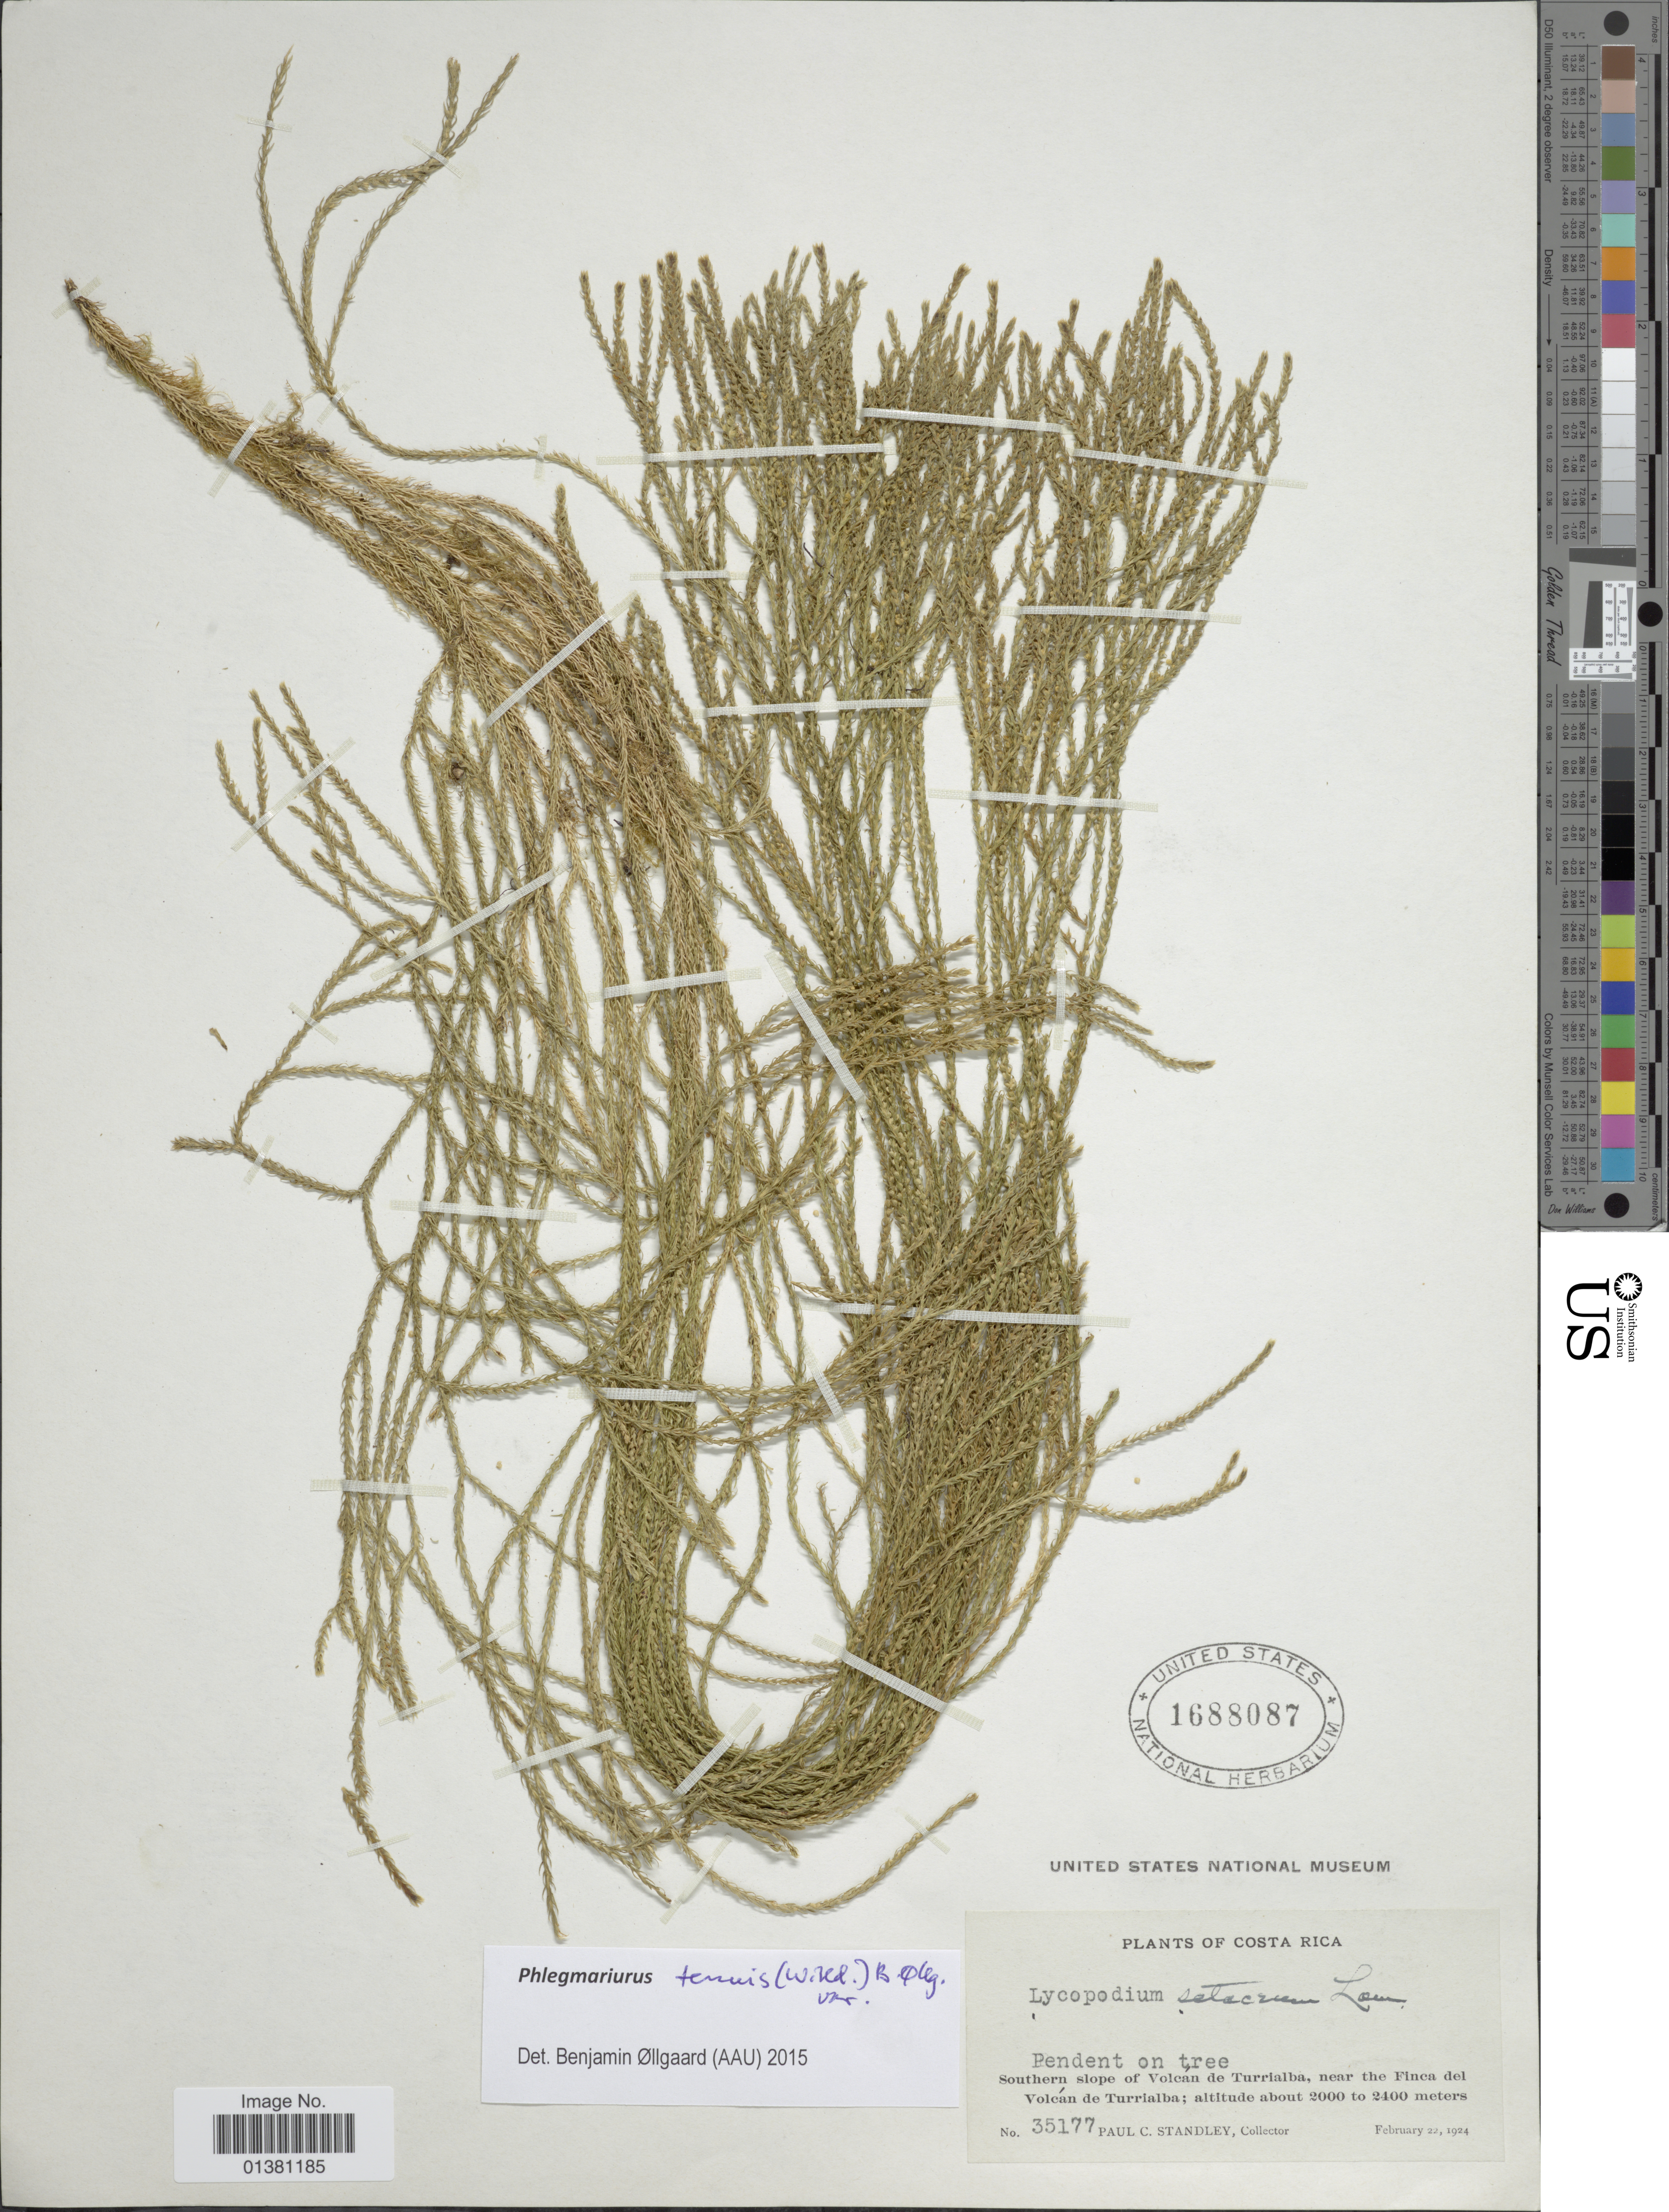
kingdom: Plantae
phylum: Tracheophyta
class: Lycopodiopsida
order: Lycopodiales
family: Lycopodiaceae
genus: Phlegmariurus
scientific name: Phlegmariurus tenuis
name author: (Humb. & Bonpl. ex Willd.) B. Øllg.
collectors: P. C. Standley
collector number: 35177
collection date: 1924-02-22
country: Costa Rica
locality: Southern slope of Volcan de Turrialba, near the Finca del Volcán de Turrialba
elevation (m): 2000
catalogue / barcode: US 1688087